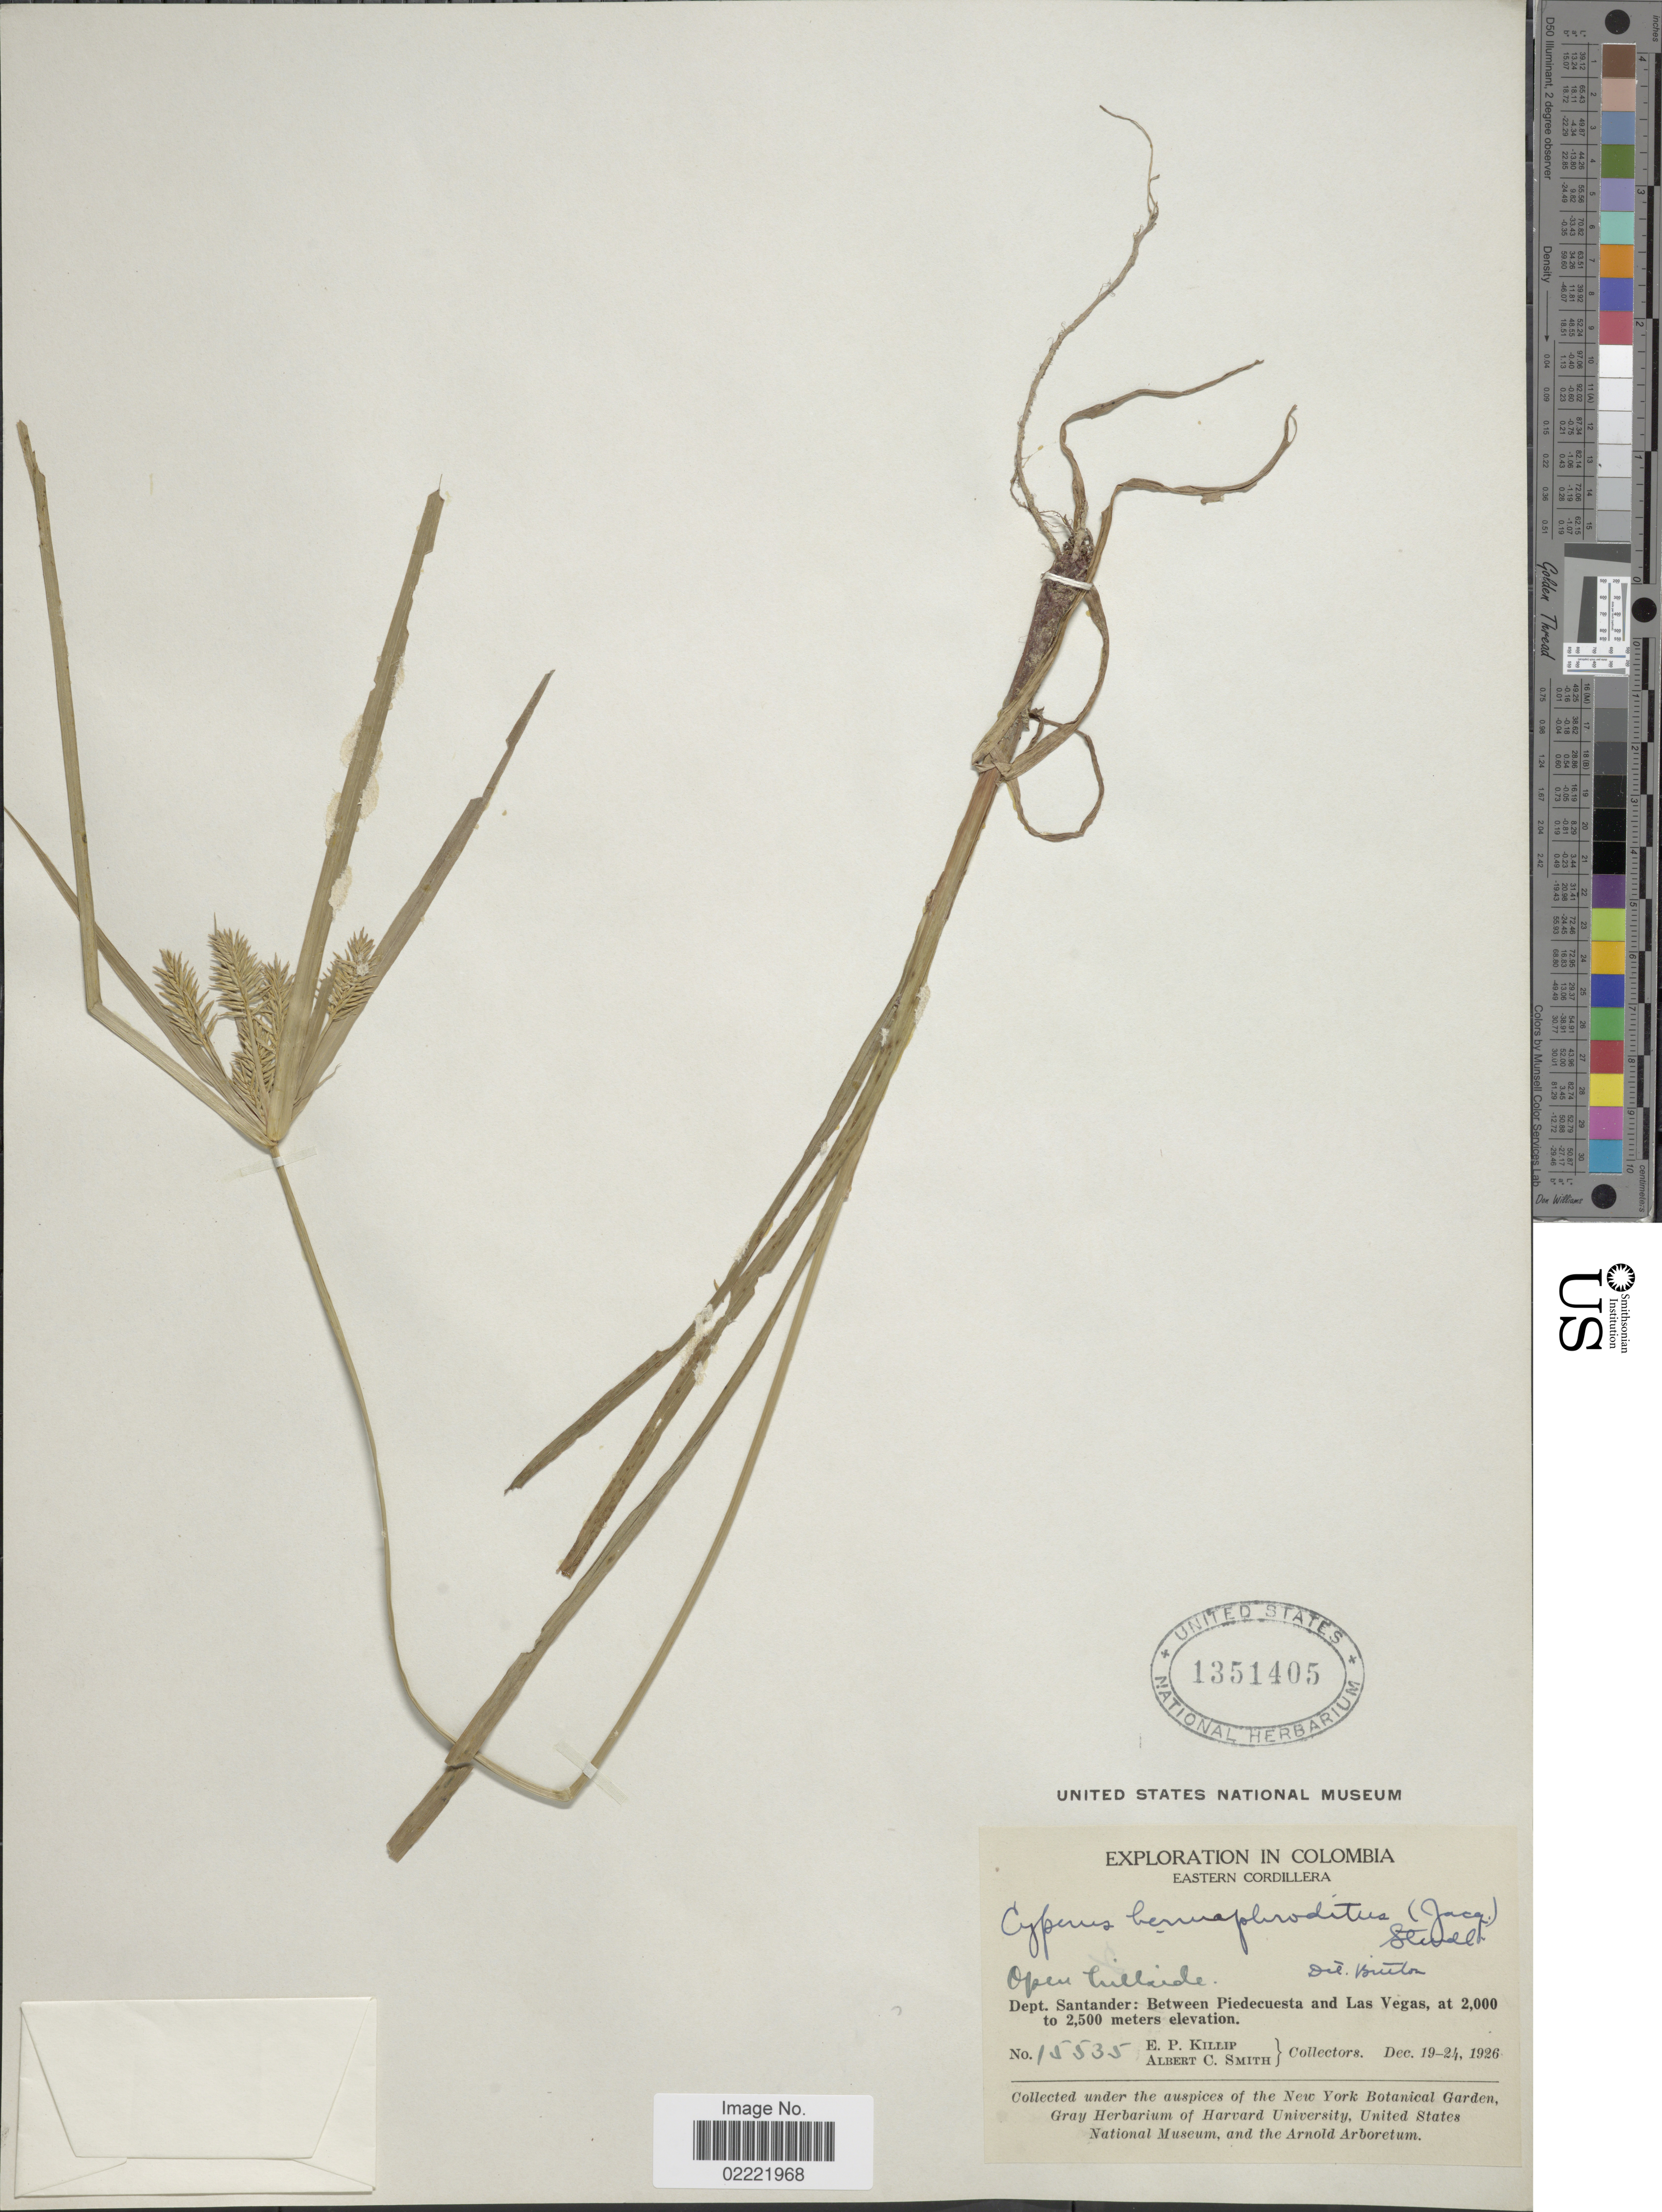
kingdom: Plantae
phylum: Tracheophyta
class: Liliopsida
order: Poales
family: Cyperaceae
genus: Cyperus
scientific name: Cyperus hermaphroditus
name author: (Jacq.) Standl.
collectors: E. P. Killip & A. C. Smith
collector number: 15535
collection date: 1926-12-19/1926-12-24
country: Colombia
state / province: Santander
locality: Eastern Cordillera, between Piedecuesta and Las Vegas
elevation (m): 2000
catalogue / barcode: US 1351405